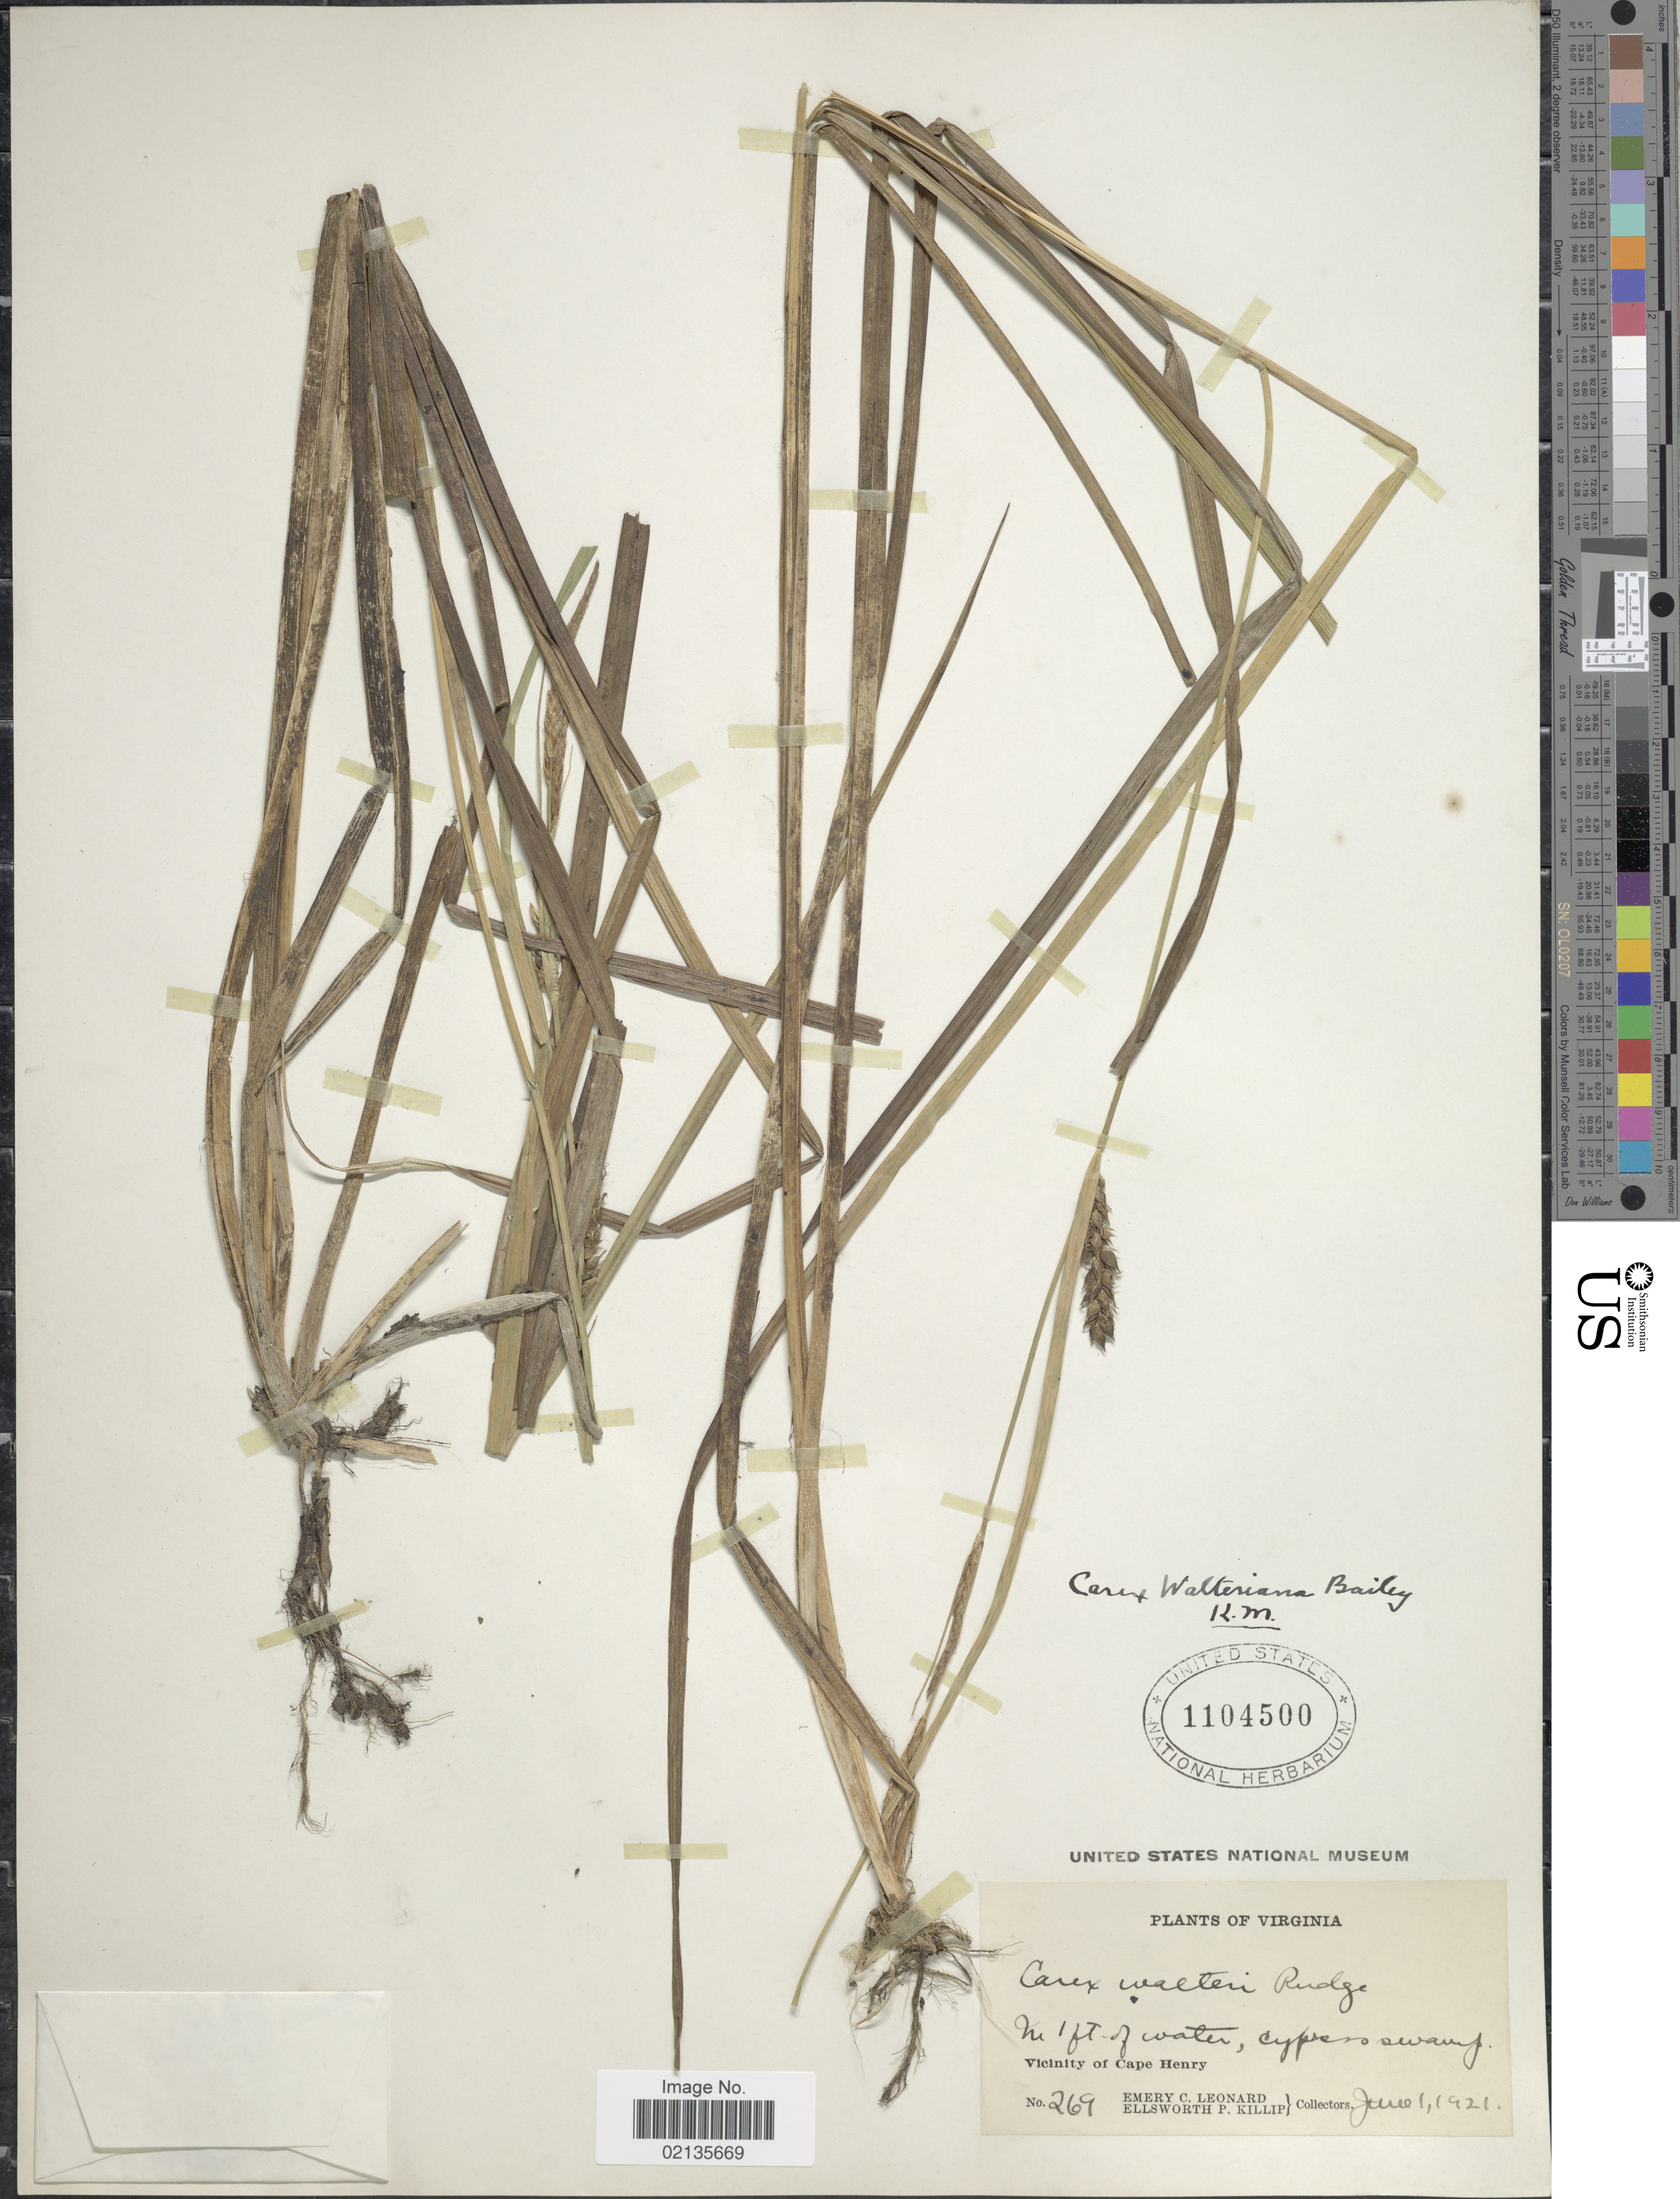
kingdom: Plantae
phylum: Tracheophyta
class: Liliopsida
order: Poales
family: Cyperaceae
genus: Carex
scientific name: Carex striata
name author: Michx.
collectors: E. C. Leonard & E. P. Killip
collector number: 269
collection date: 1921-06-01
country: United States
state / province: Virginia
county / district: City of Virginia Beach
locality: Cypress swamp, vicinity of Cape Henry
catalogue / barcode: US 1104500